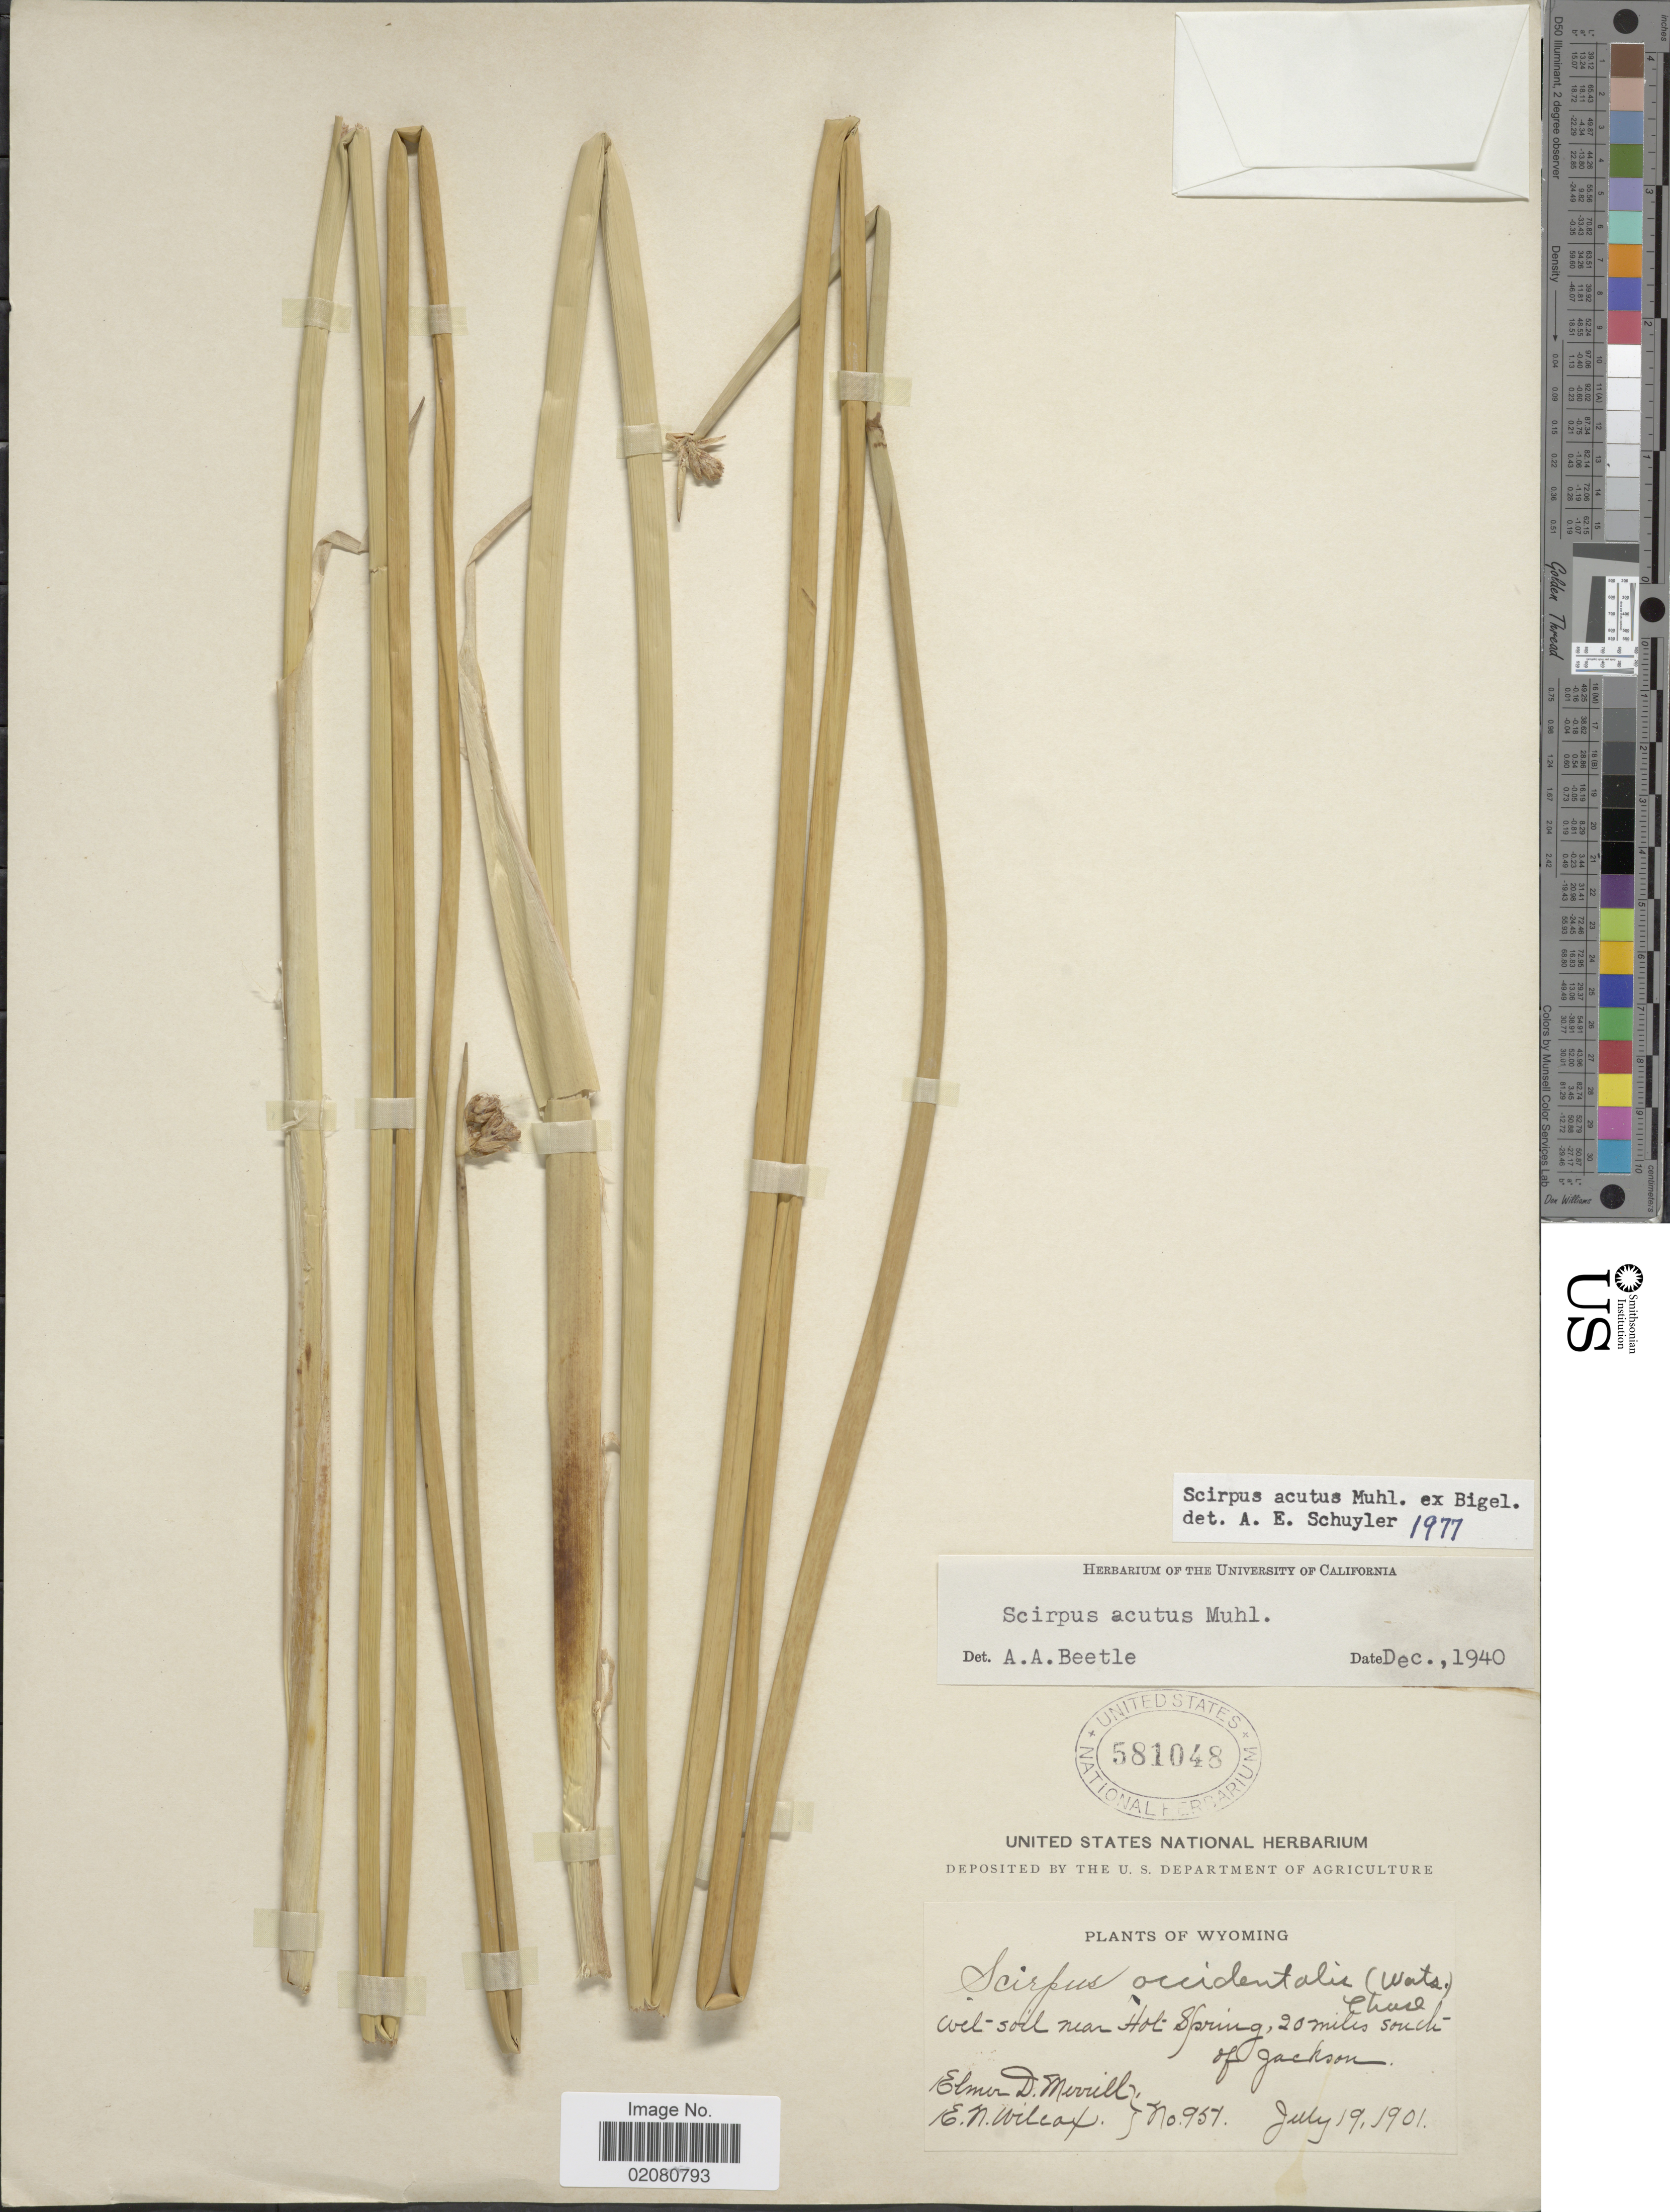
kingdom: Plantae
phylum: Tracheophyta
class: Liliopsida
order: Poales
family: Cyperaceae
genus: Schoenoplectus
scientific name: Schoenoplectus acutus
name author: (Muhl. ex Bigelow) Á. Löve & D. Löve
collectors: E. D. Merrill & E. Wilcox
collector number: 957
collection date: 1901-07-19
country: United States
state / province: Wyoming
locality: Wet soil near Hot Spring, 20 miles south of Jackson.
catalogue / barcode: US 581048